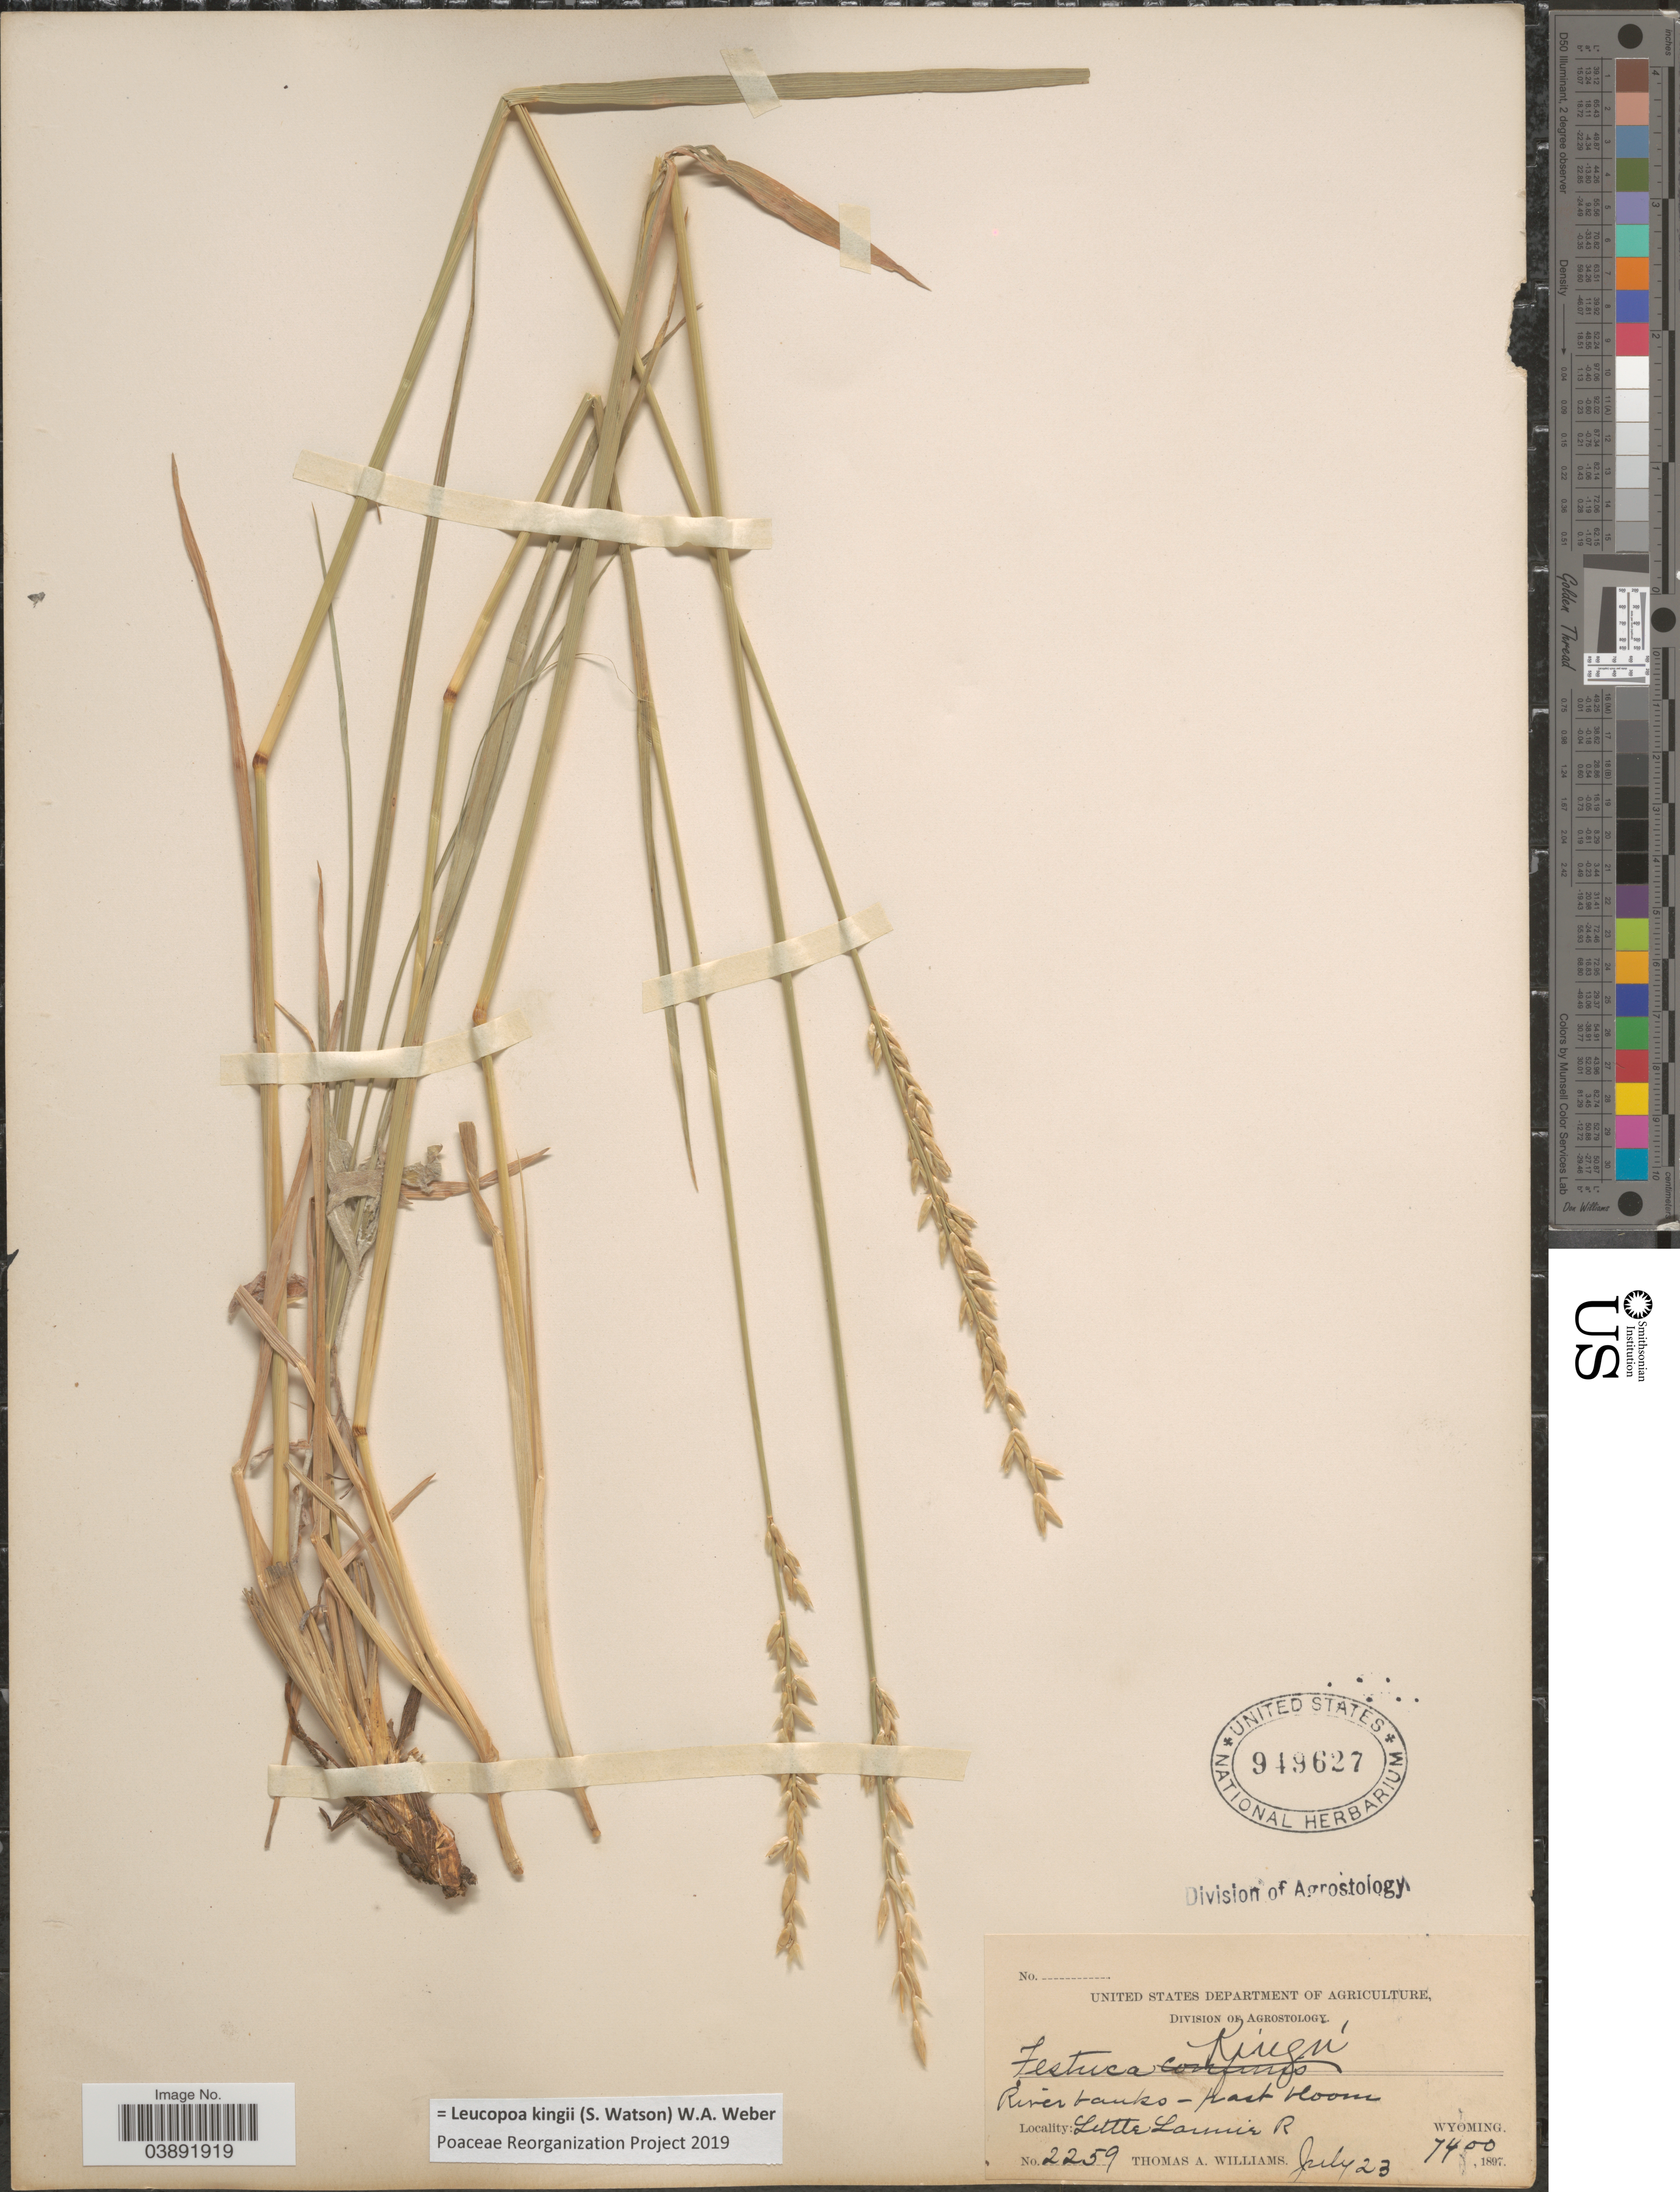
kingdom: Plantae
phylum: Tracheophyta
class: Liliopsida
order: Poales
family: Poaceae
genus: Hesperochloa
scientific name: Hesperochloa kingii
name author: (S. Watson) Rydb.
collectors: T. A. Williams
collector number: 2259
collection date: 1897-07-23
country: United States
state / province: Wyoming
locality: Little Laramie R.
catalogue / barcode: US 949627